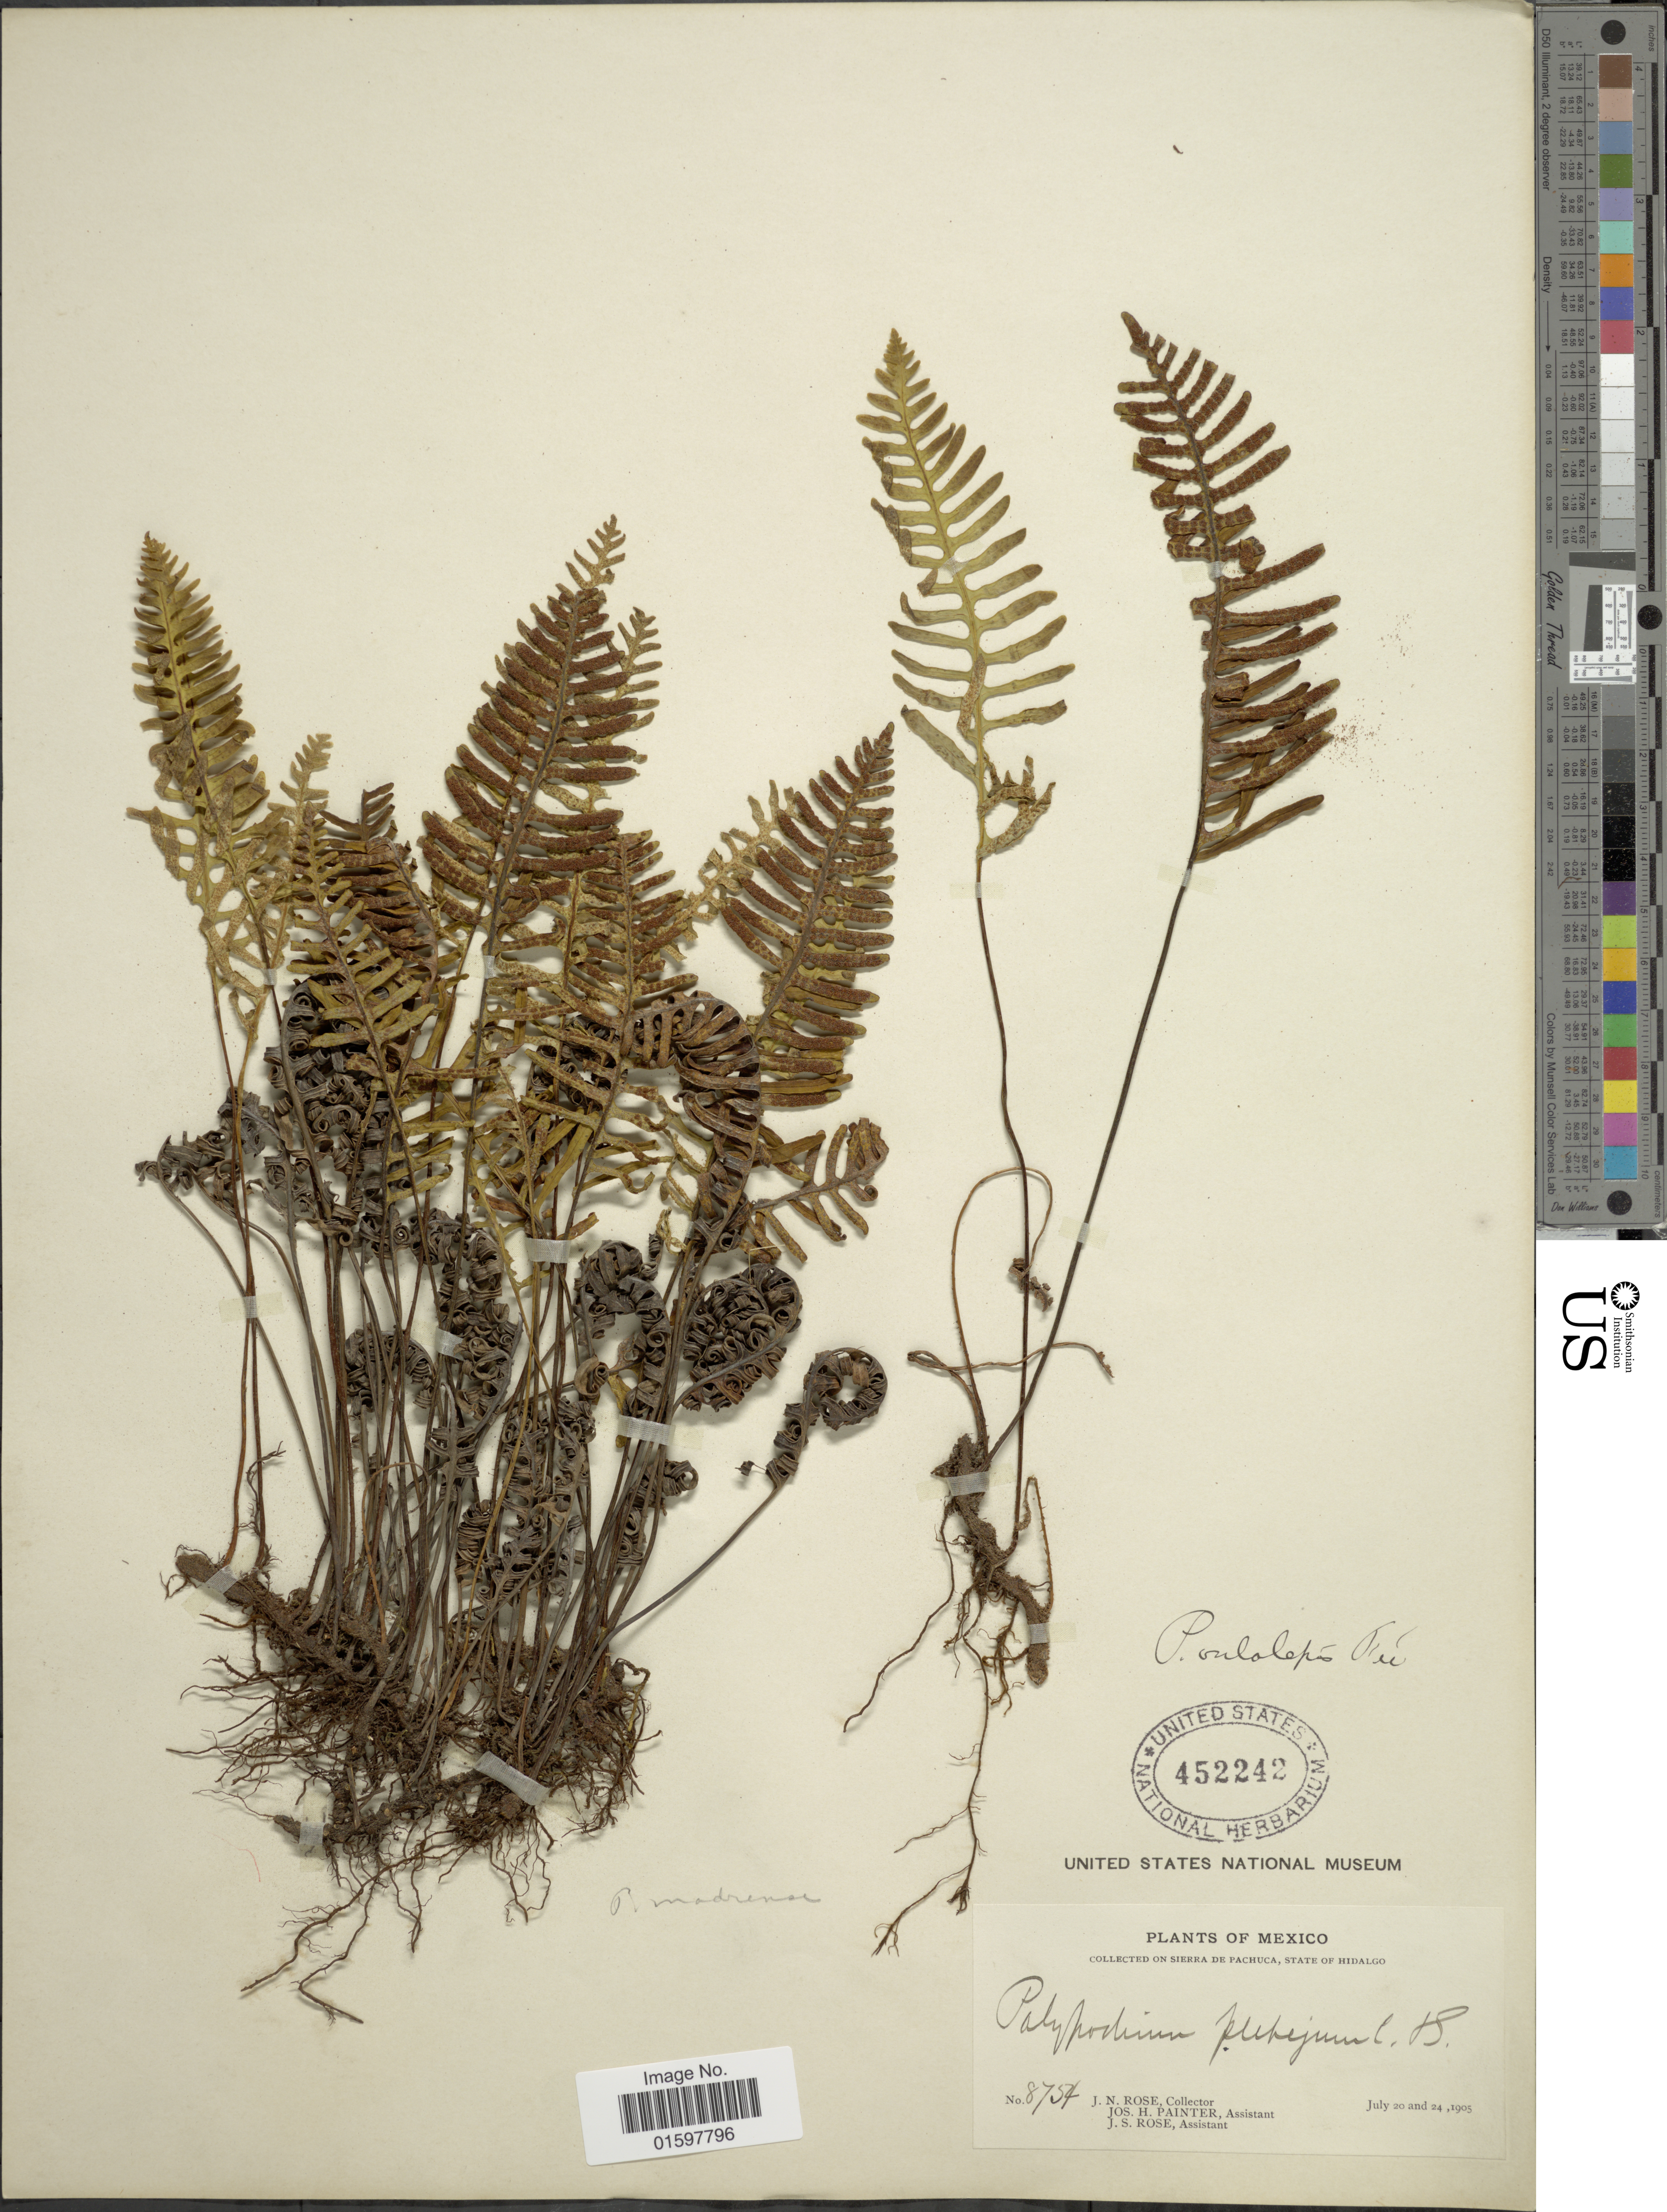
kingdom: Plantae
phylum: Tracheophyta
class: Polypodiopsida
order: Polypodiales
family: Polypodiaceae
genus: Pleopeltis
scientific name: Pleopeltis madrense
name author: (J. Sm.) A.R. Sm. & Tejero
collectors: J. N. Rose, J. H. Painter & J. S. Rose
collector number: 8754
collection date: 1905-07-20/1905-07-24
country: Mexico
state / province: Hidalgo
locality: Sierra de Pachuca.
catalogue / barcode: US 452242